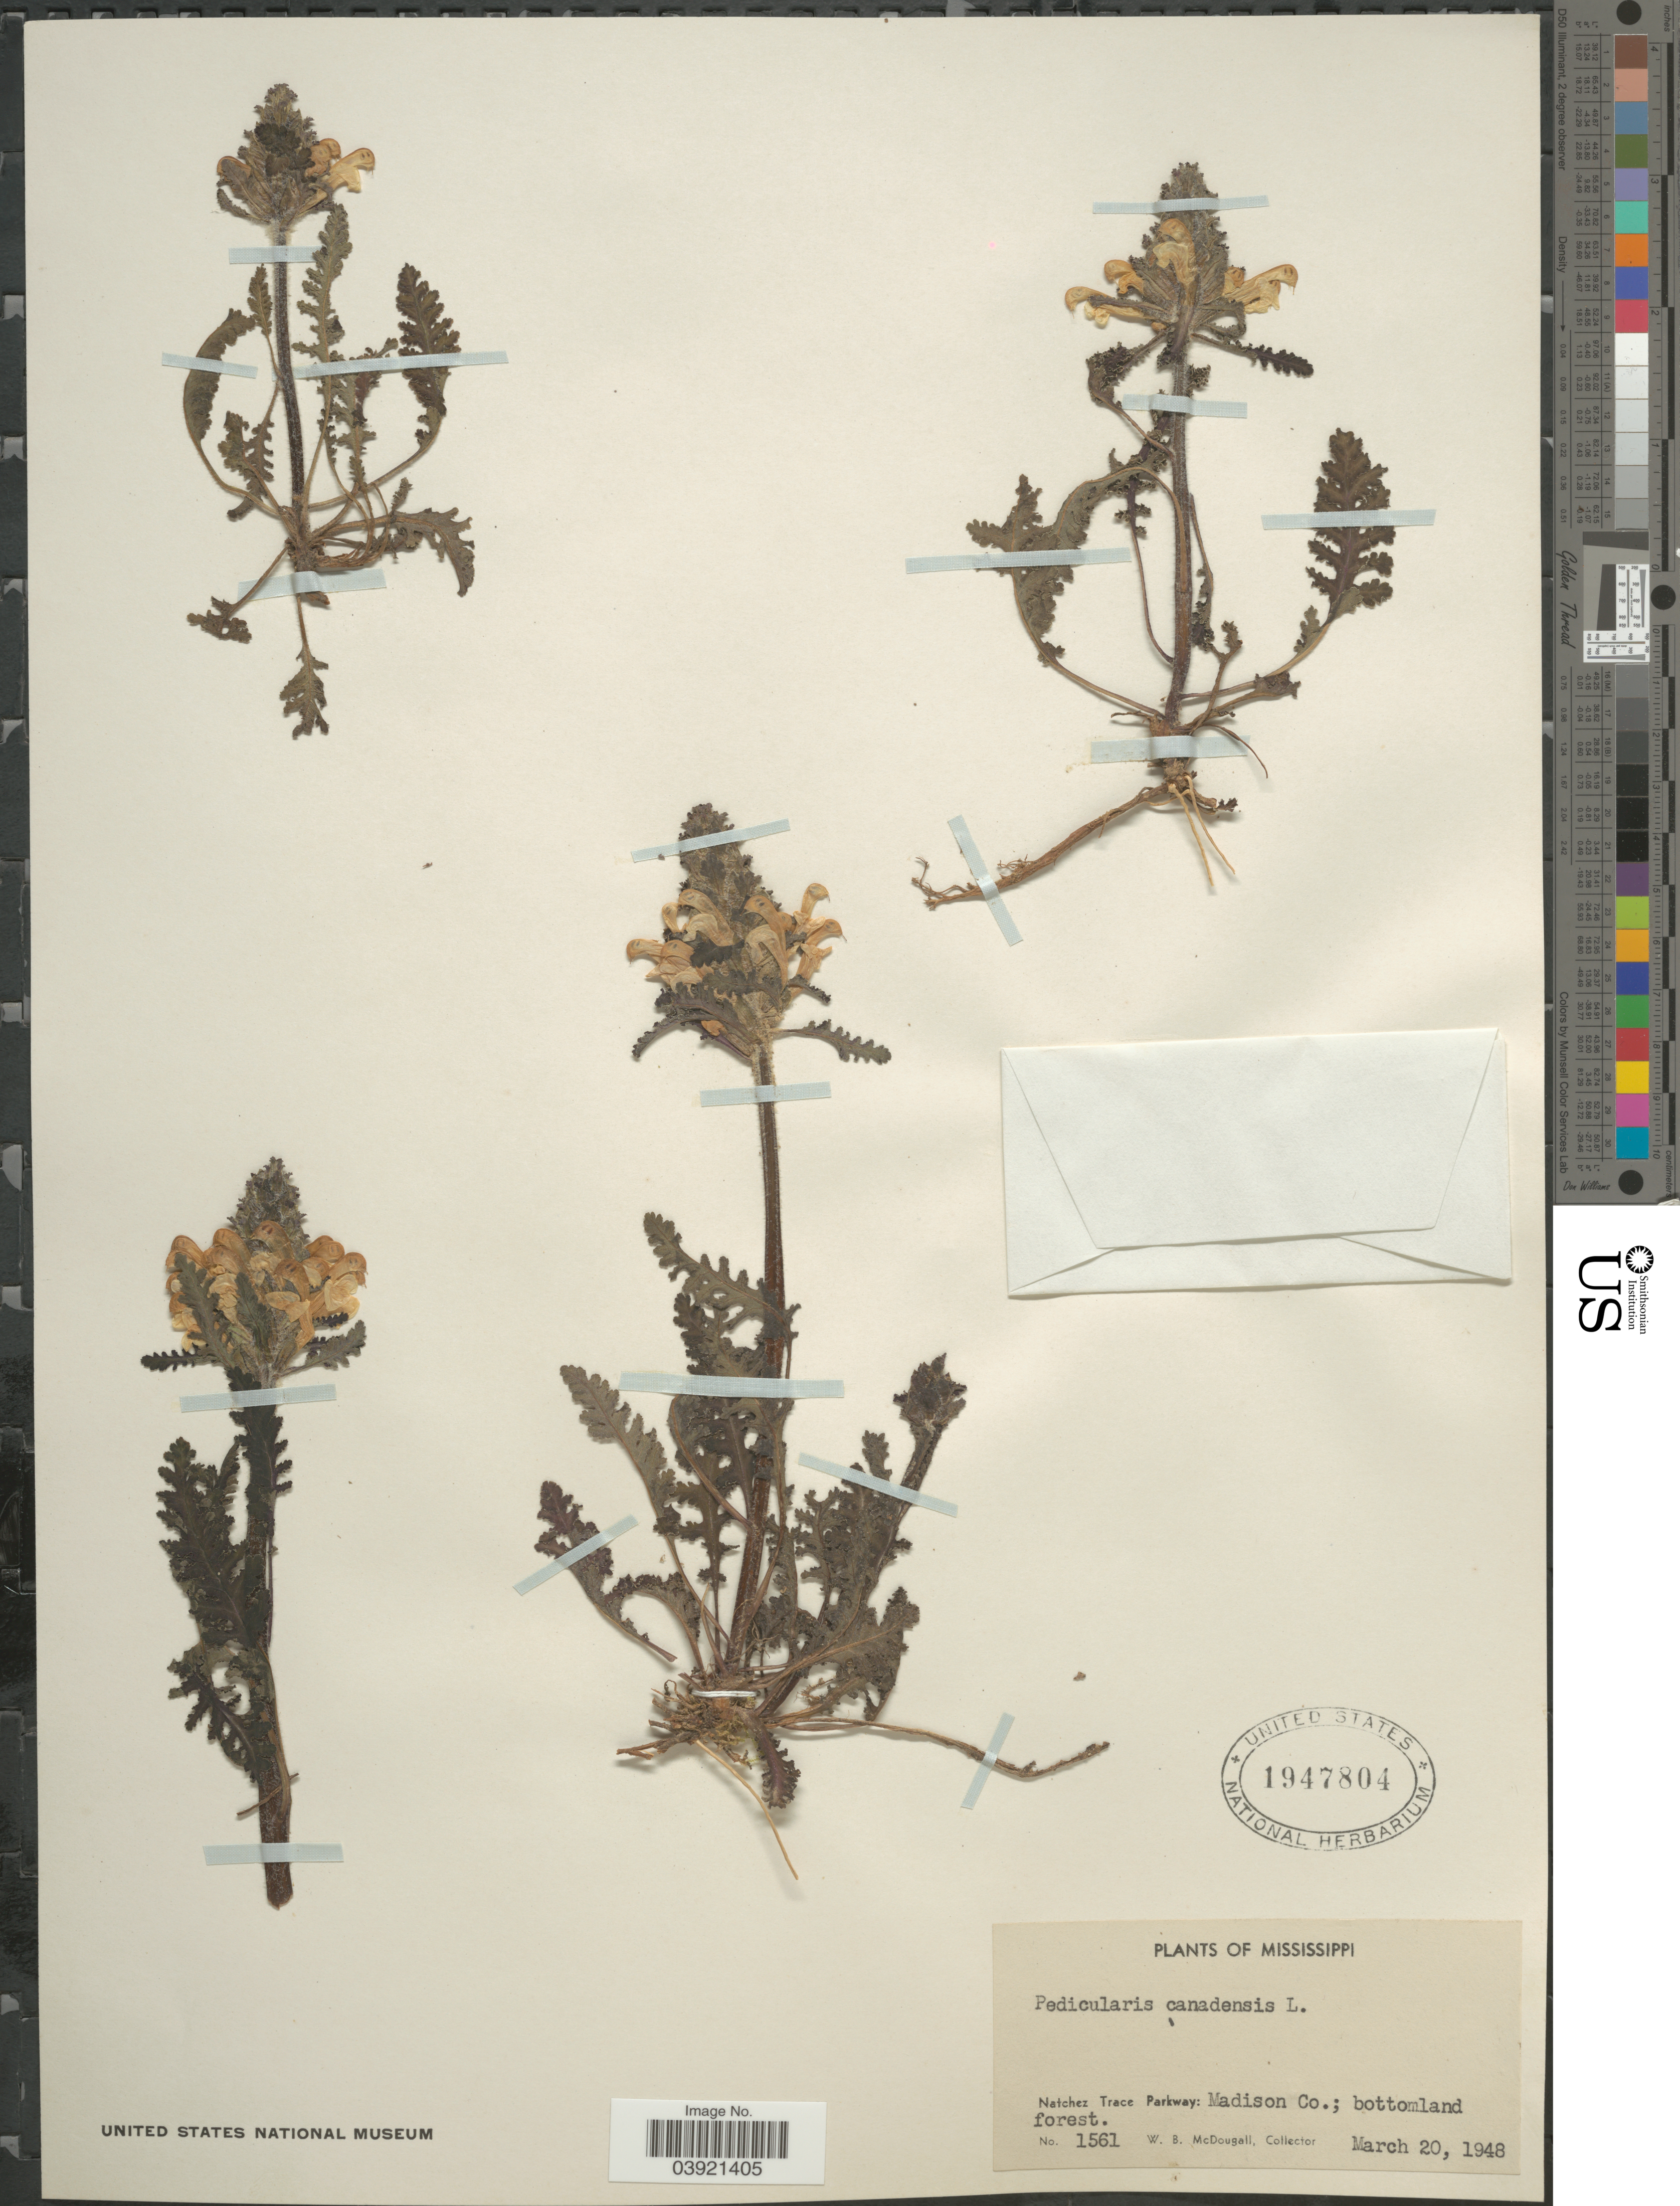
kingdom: Plantae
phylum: Tracheophyta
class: Magnoliopsida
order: Lamiales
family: Orobanchaceae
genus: Pedicularis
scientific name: Pedicularis canadensis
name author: L.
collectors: W. B. McDougall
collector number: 1561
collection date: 1948-03-20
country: United States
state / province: Mississippi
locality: Natchez Trace Parkway: Madison Co.; bottomland forest.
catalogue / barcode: US 1947804